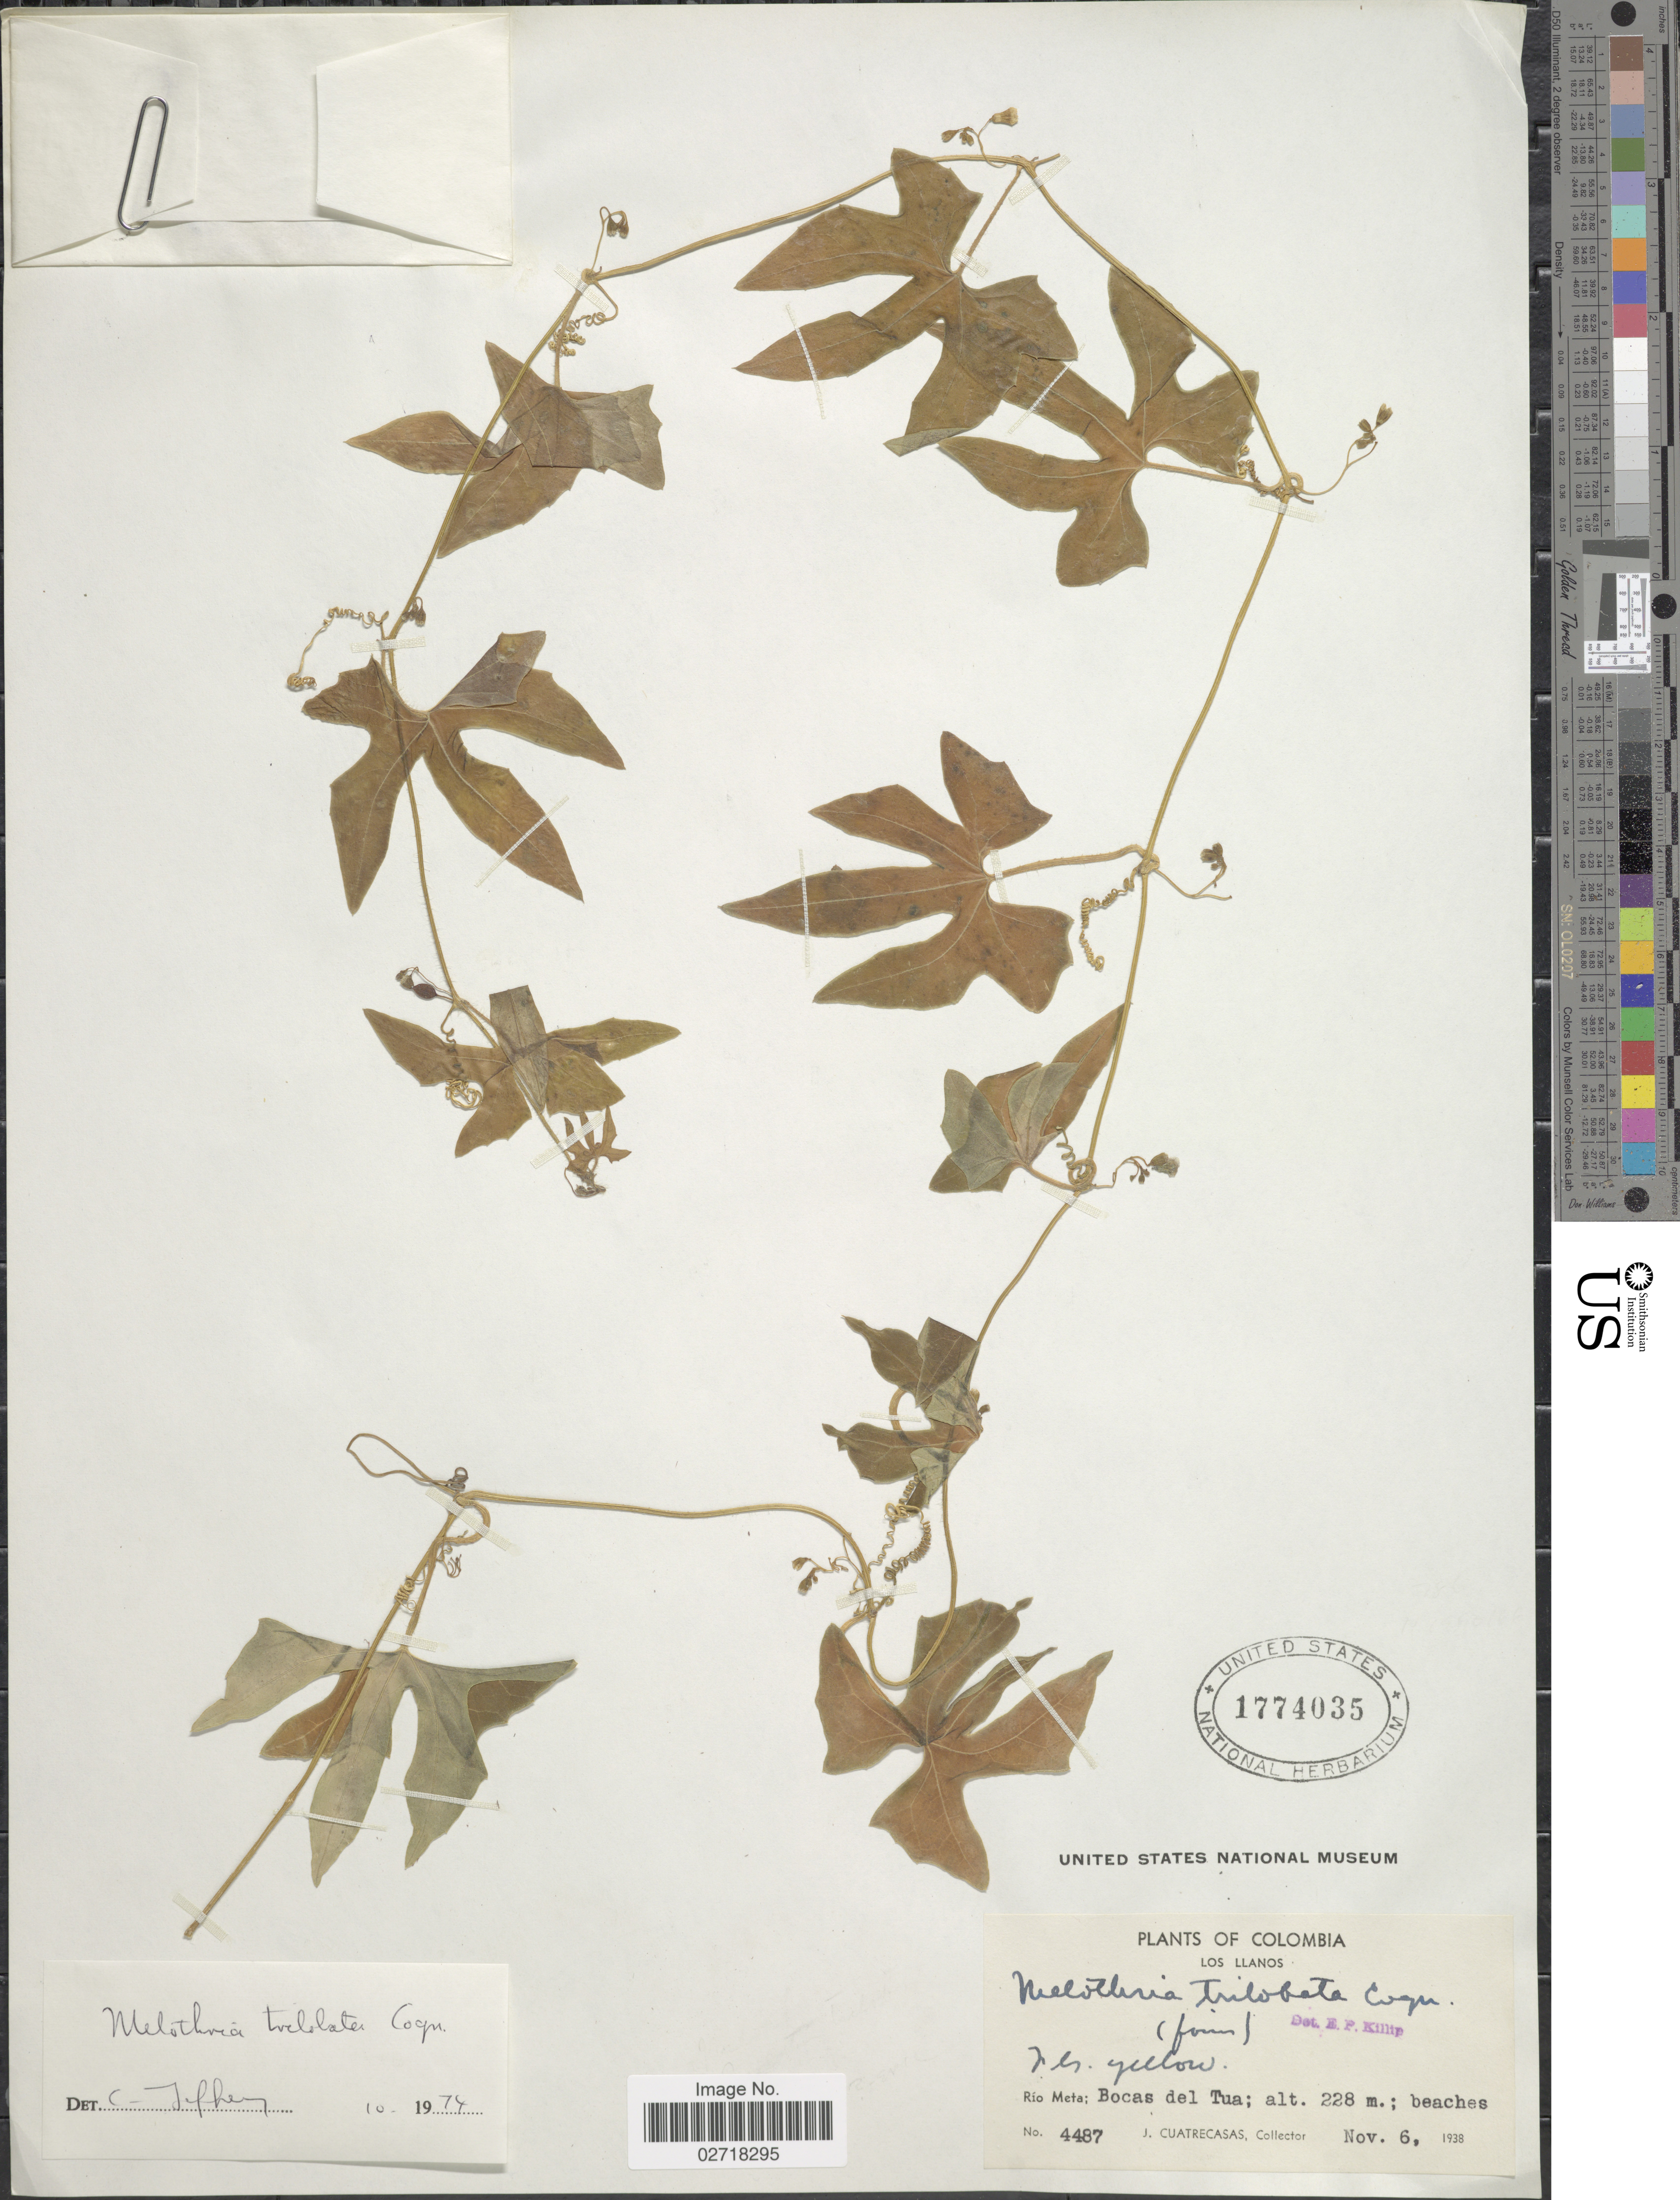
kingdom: Plantae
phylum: Tracheophyta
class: Magnoliopsida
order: Cucurbitales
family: Cucurbitaceae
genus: Melothria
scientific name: Melothria trilobata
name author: Cogn.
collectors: J. Cuatrecasas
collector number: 4487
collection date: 1938-11-06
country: Colombia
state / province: Meta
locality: Los Llanos, Rio Meta; Bocas del Tua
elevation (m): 228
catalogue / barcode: US 1774035